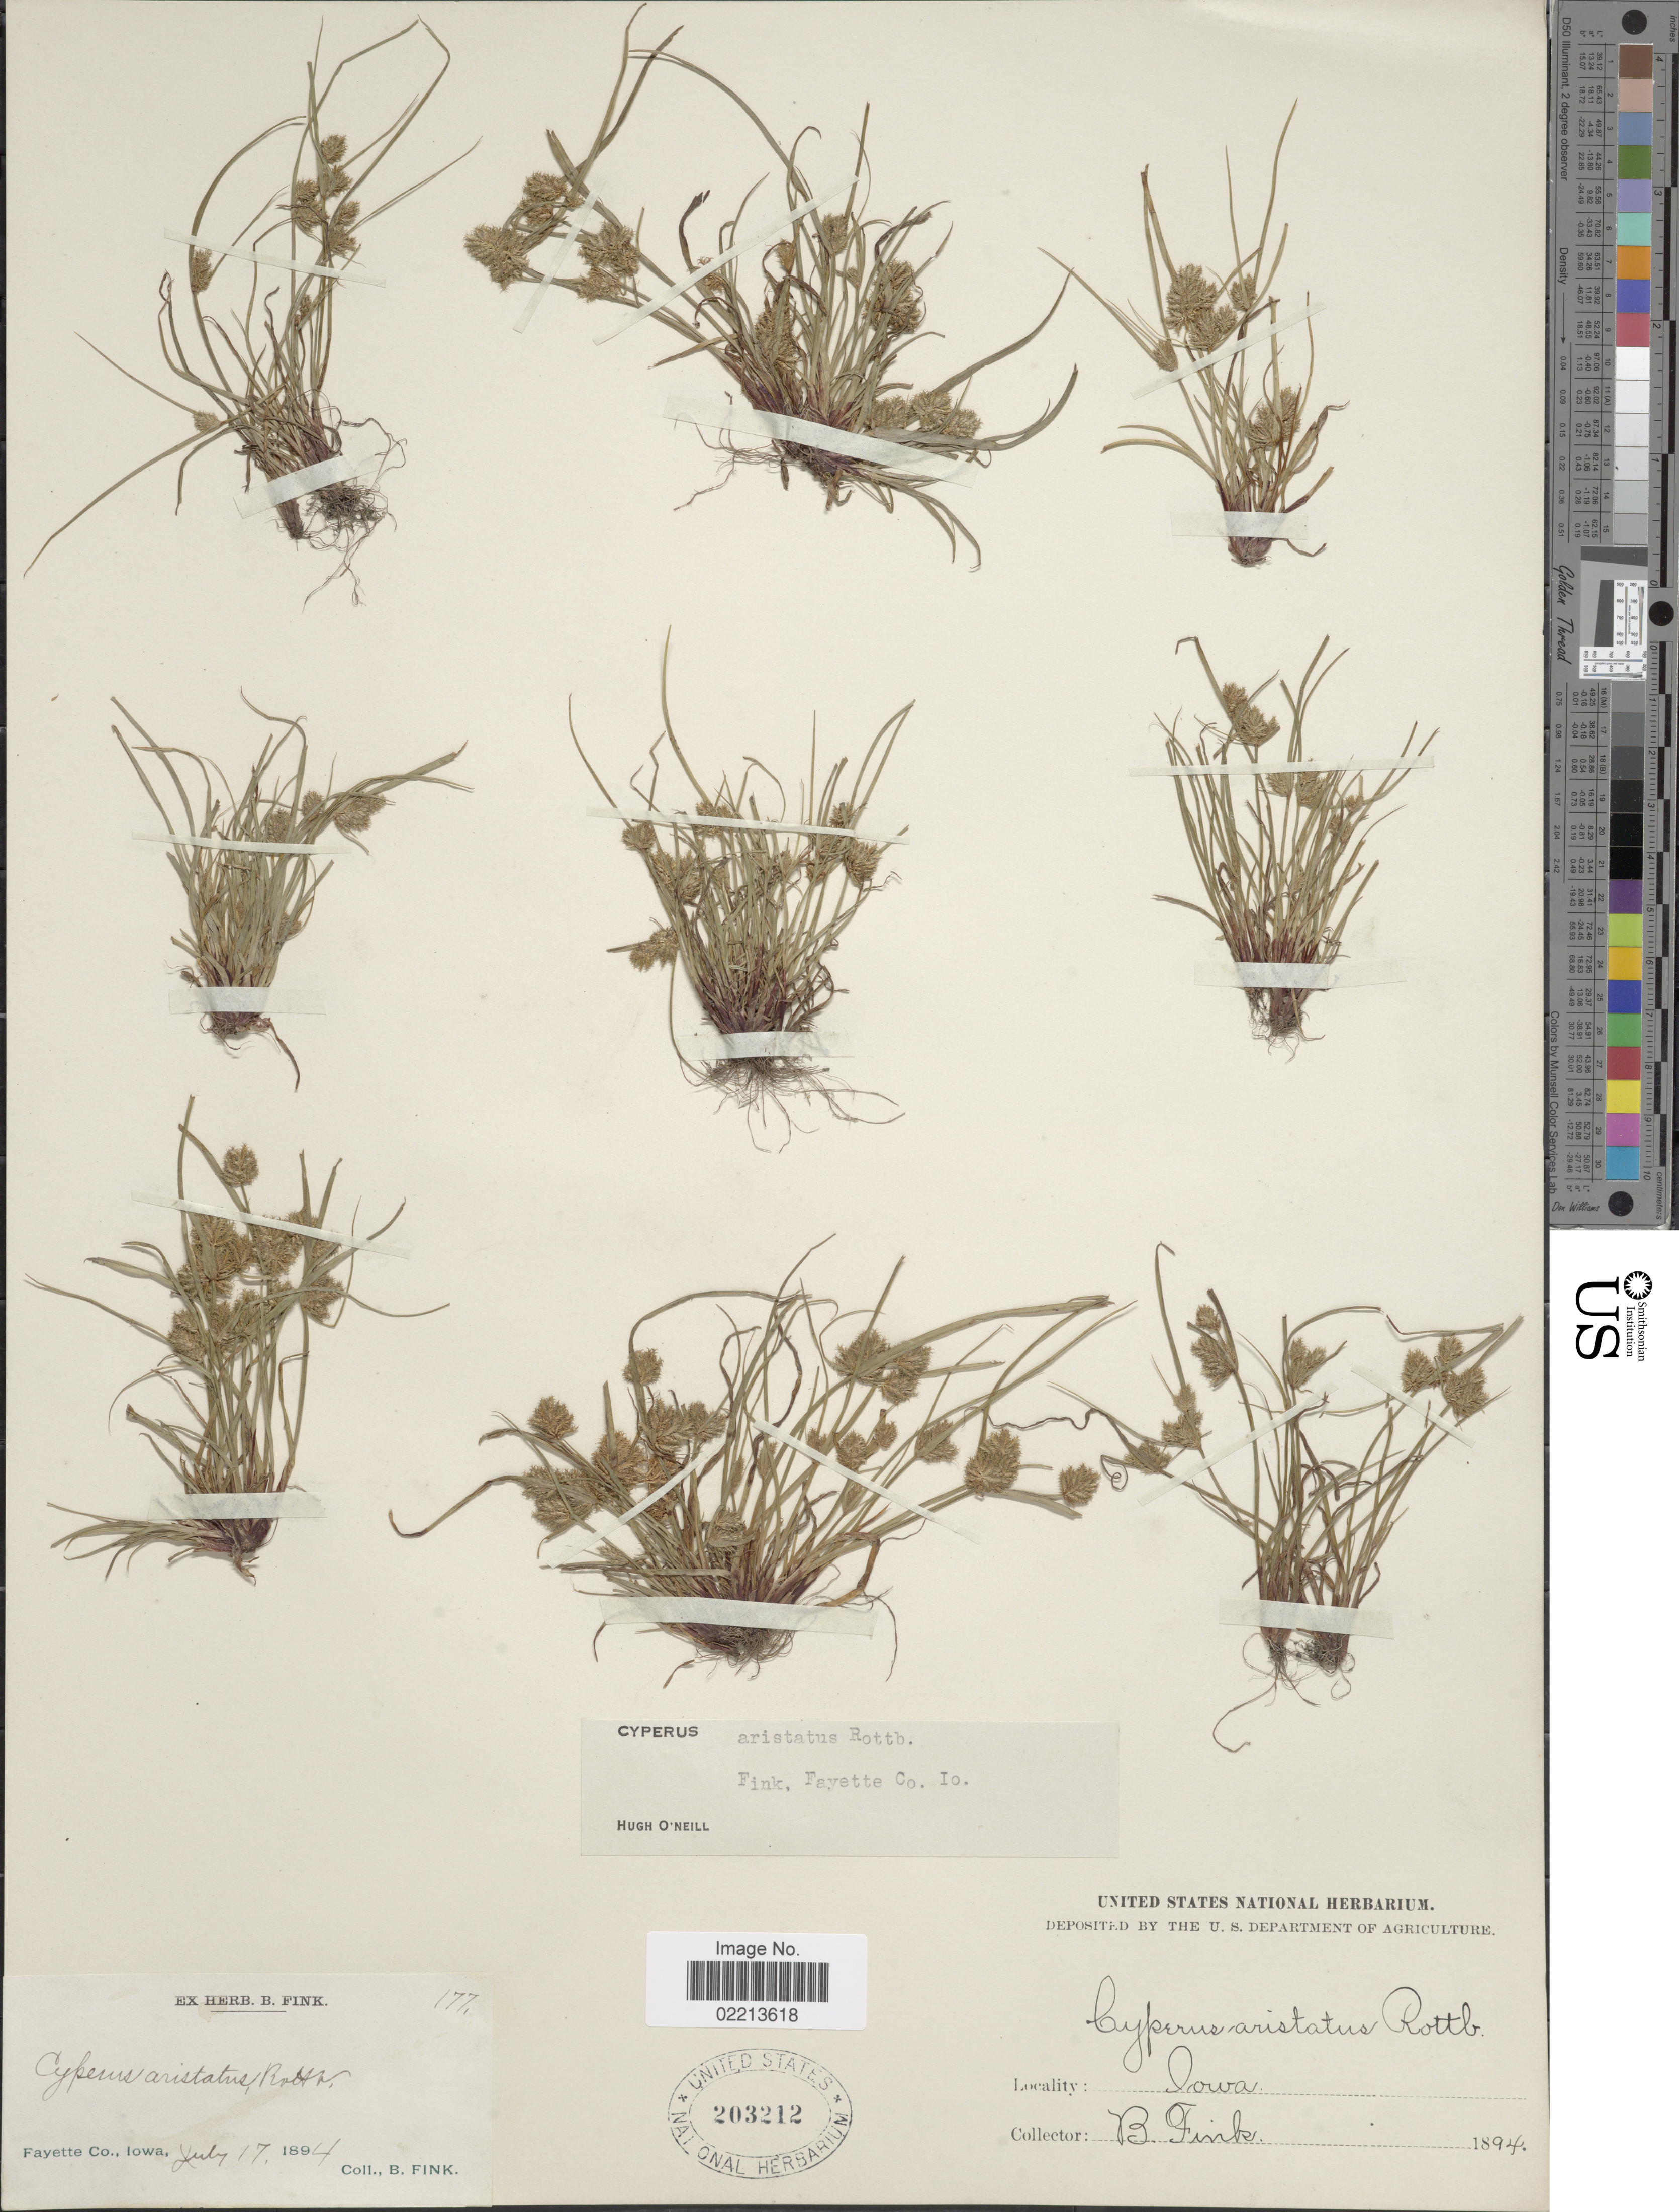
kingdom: Plantae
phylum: Tracheophyta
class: Liliopsida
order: Poales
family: Cyperaceae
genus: Cyperus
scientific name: Cyperus squarrosus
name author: L.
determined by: Strong, Mark T., (BOT), Smithsonian Institution - National Museum of Natural History (UNITED STATES)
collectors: B. Fink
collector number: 177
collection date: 1894-07-17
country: United States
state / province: Iowa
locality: Fayette Co.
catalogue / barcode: US 203212